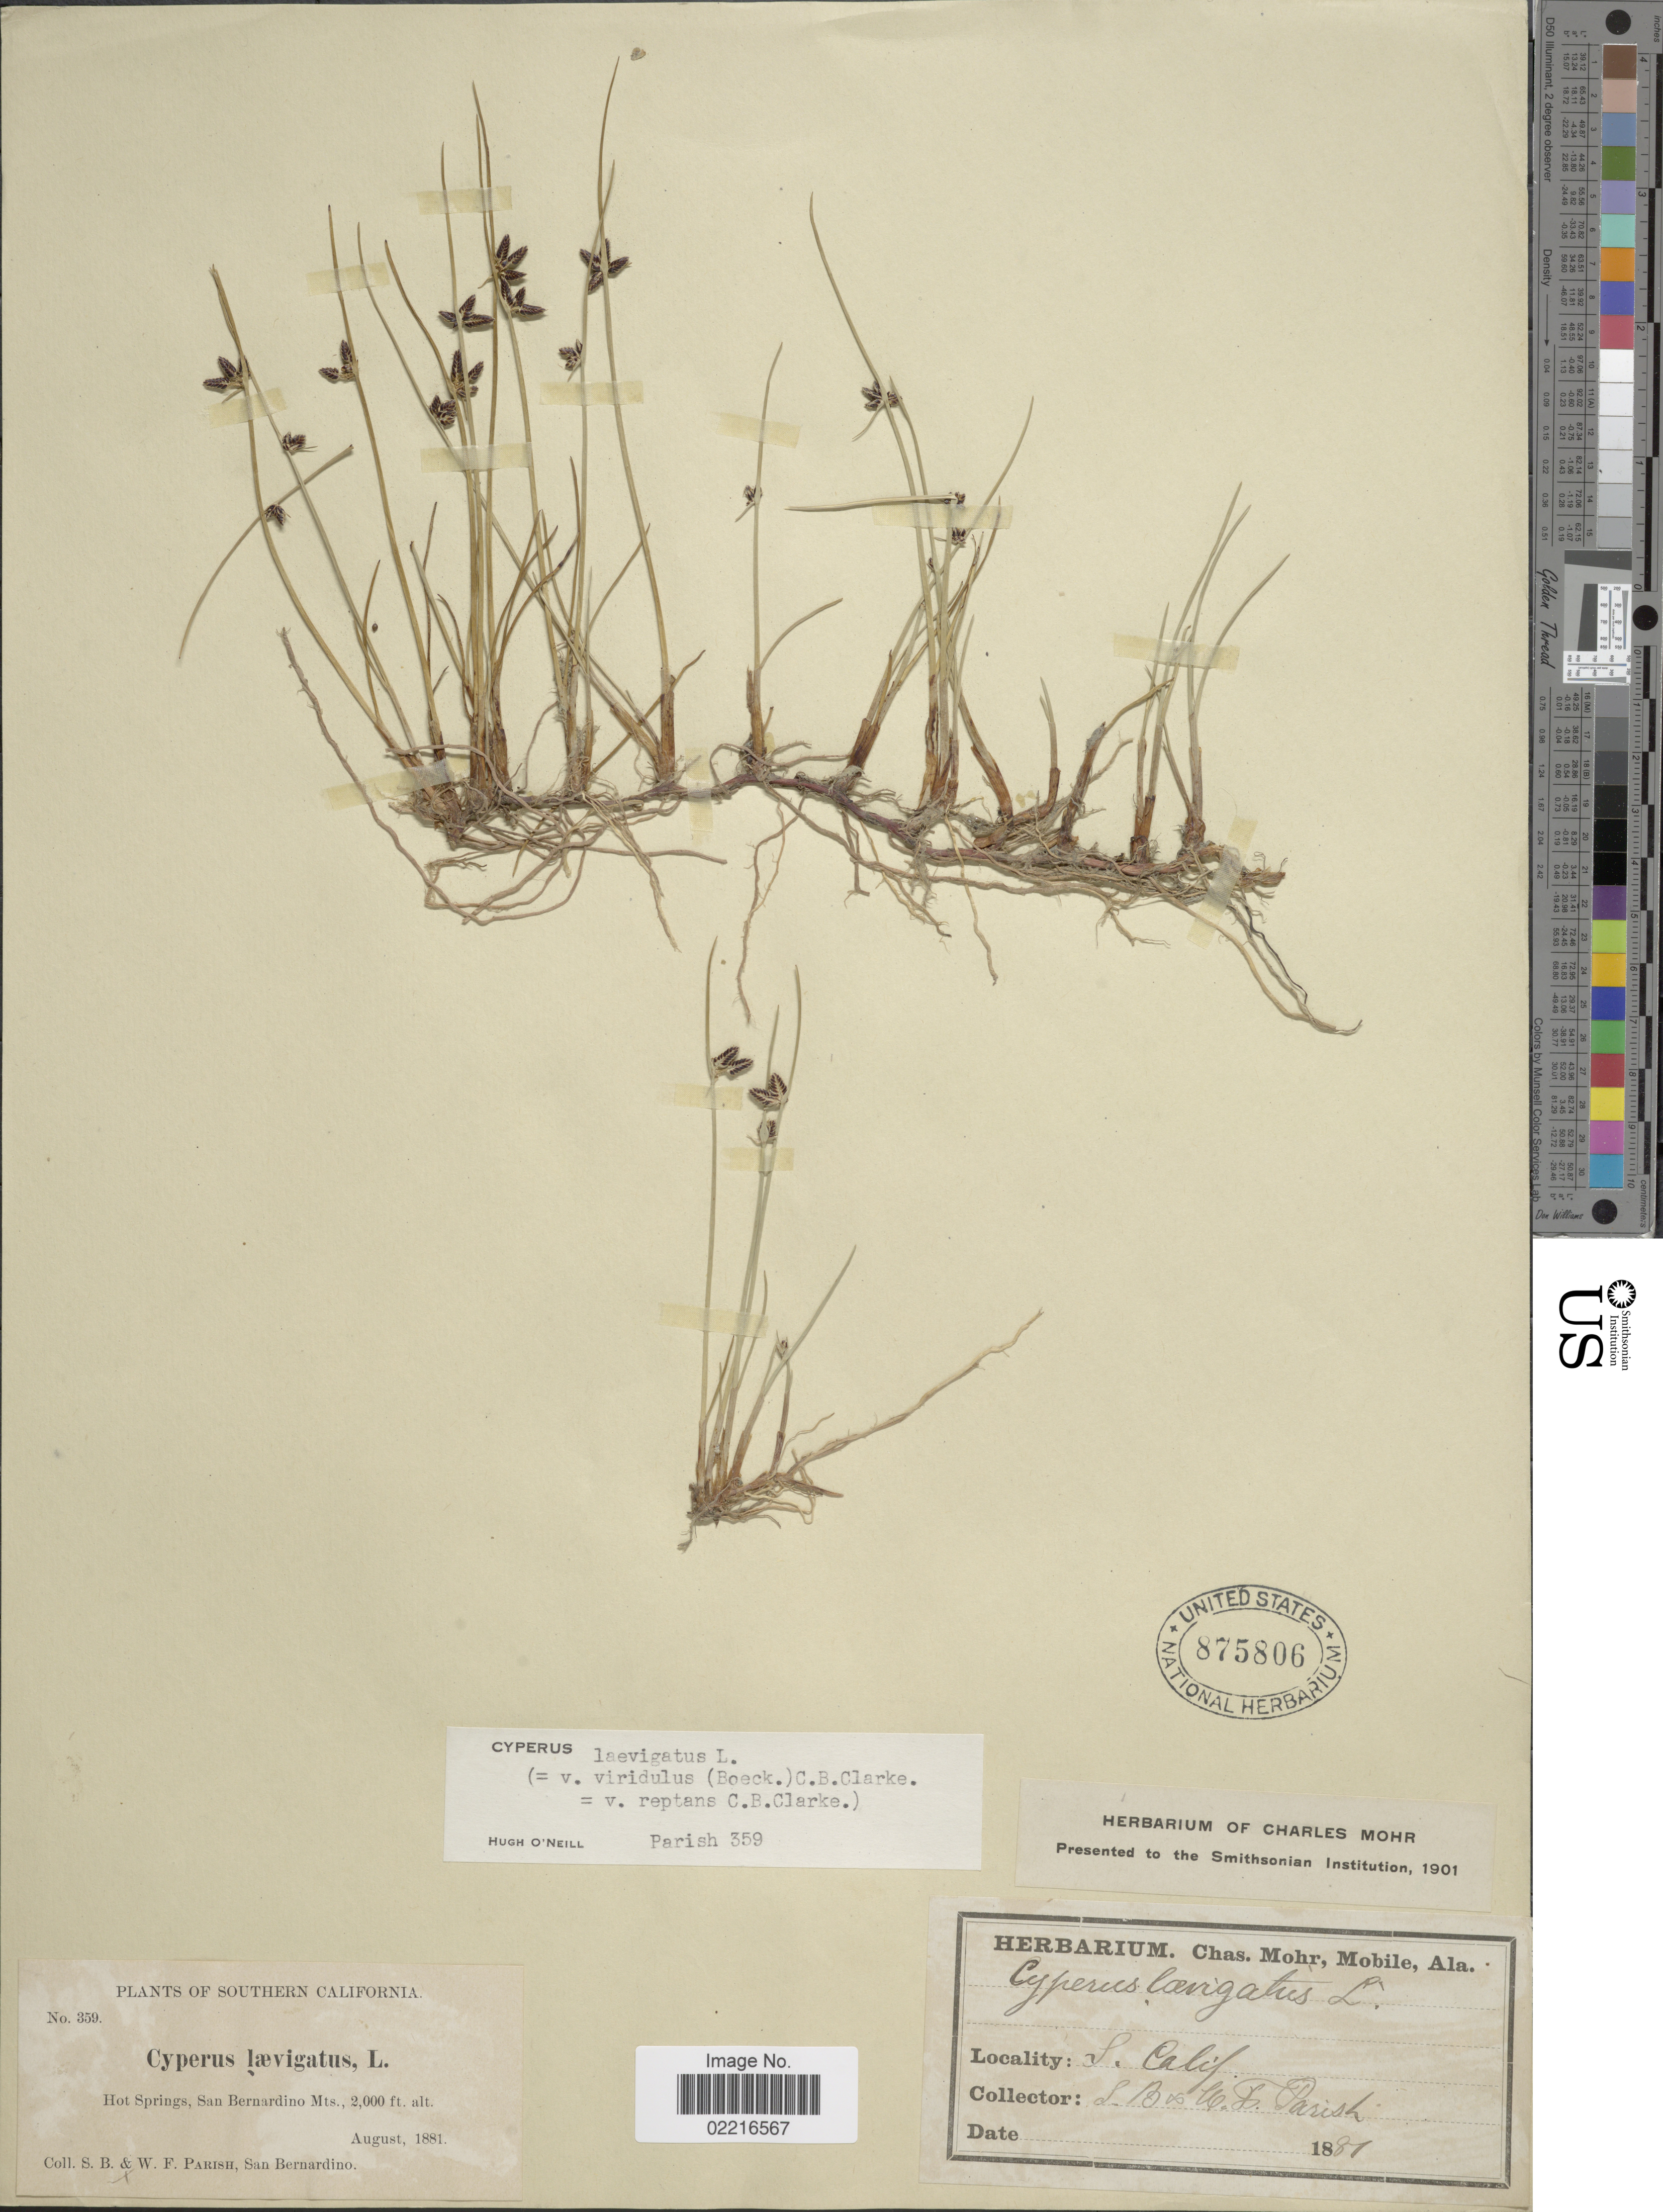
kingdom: Plantae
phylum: Tracheophyta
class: Liliopsida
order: Poales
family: Cyperaceae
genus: Cyperus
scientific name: Cyperus laevigatus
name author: L.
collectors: S. B. Parish & W. F. Parish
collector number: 359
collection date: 1881-08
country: United States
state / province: California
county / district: San Bernardino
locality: Southern California, Hot Springs, San Bernardino Mts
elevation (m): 610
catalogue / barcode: US 875806